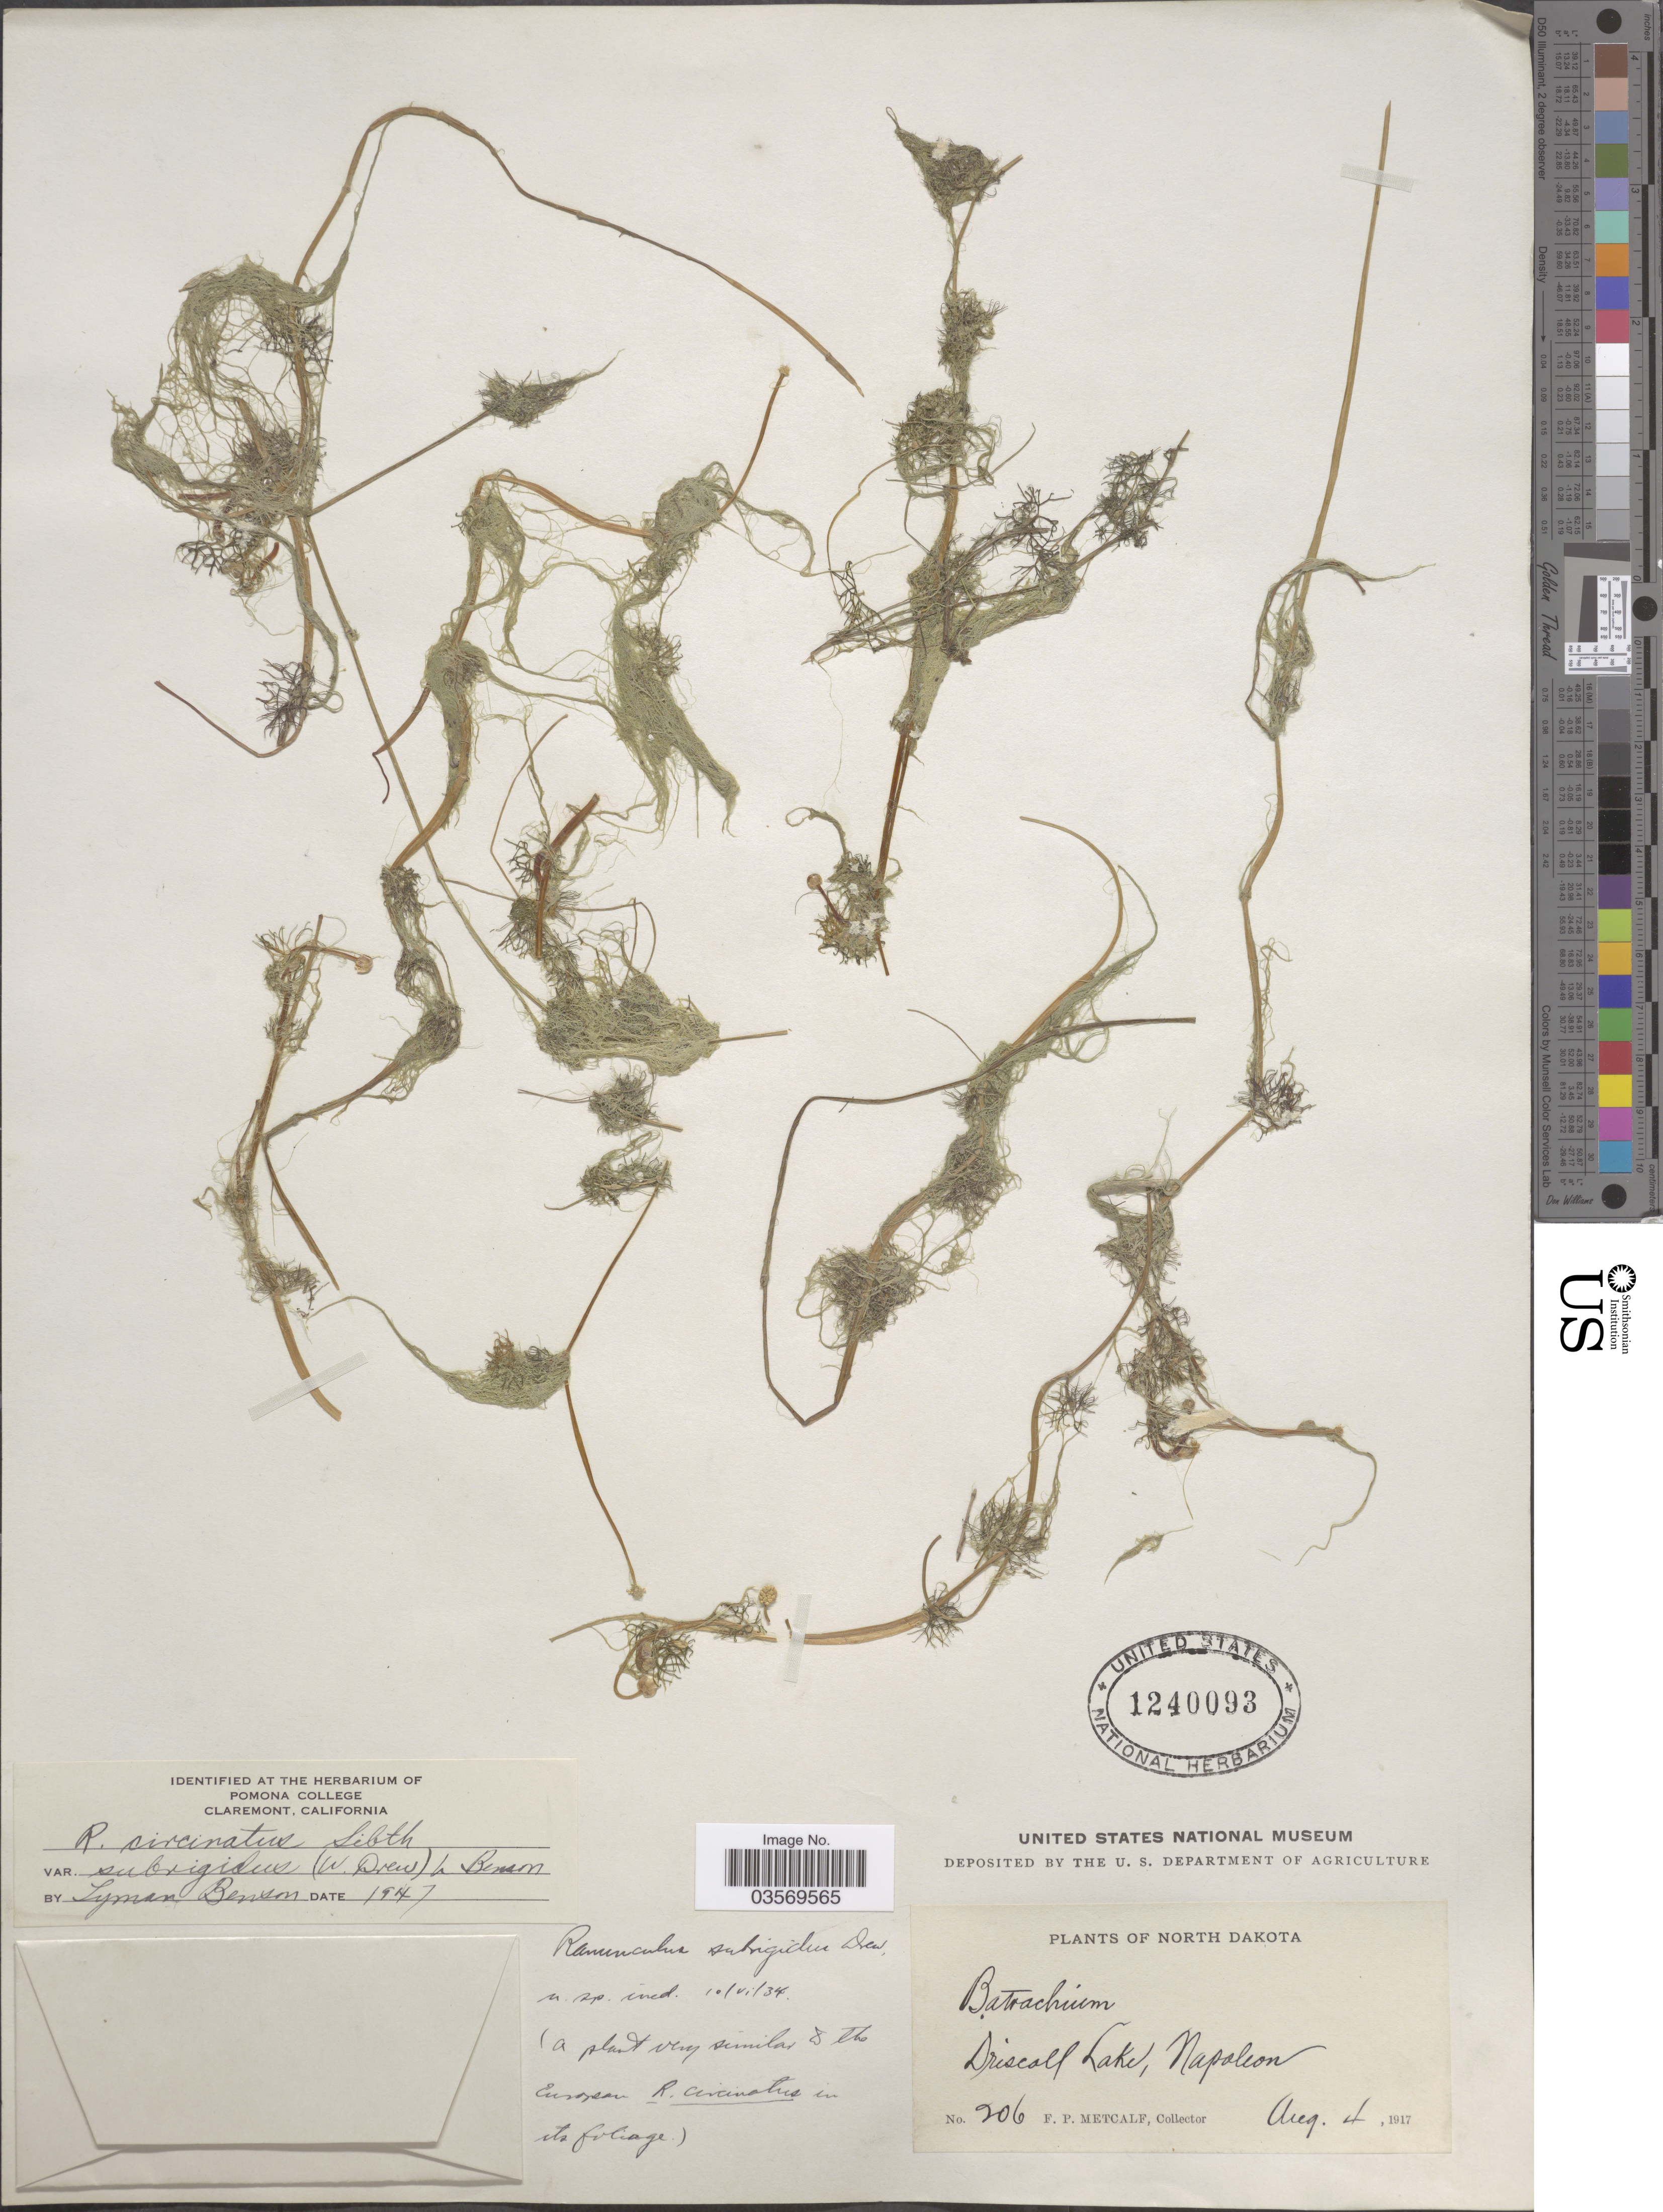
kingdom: Plantae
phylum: Tracheophyta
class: Magnoliopsida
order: Ranunculales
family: Ranunculaceae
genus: Ranunculus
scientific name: Ranunculus subrigidus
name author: W.B. Drew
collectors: F. Metcalf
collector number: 206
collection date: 1917-08-04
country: United States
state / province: North Dakota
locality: Driscoll Lake, Napoleon.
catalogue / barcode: US 1240093